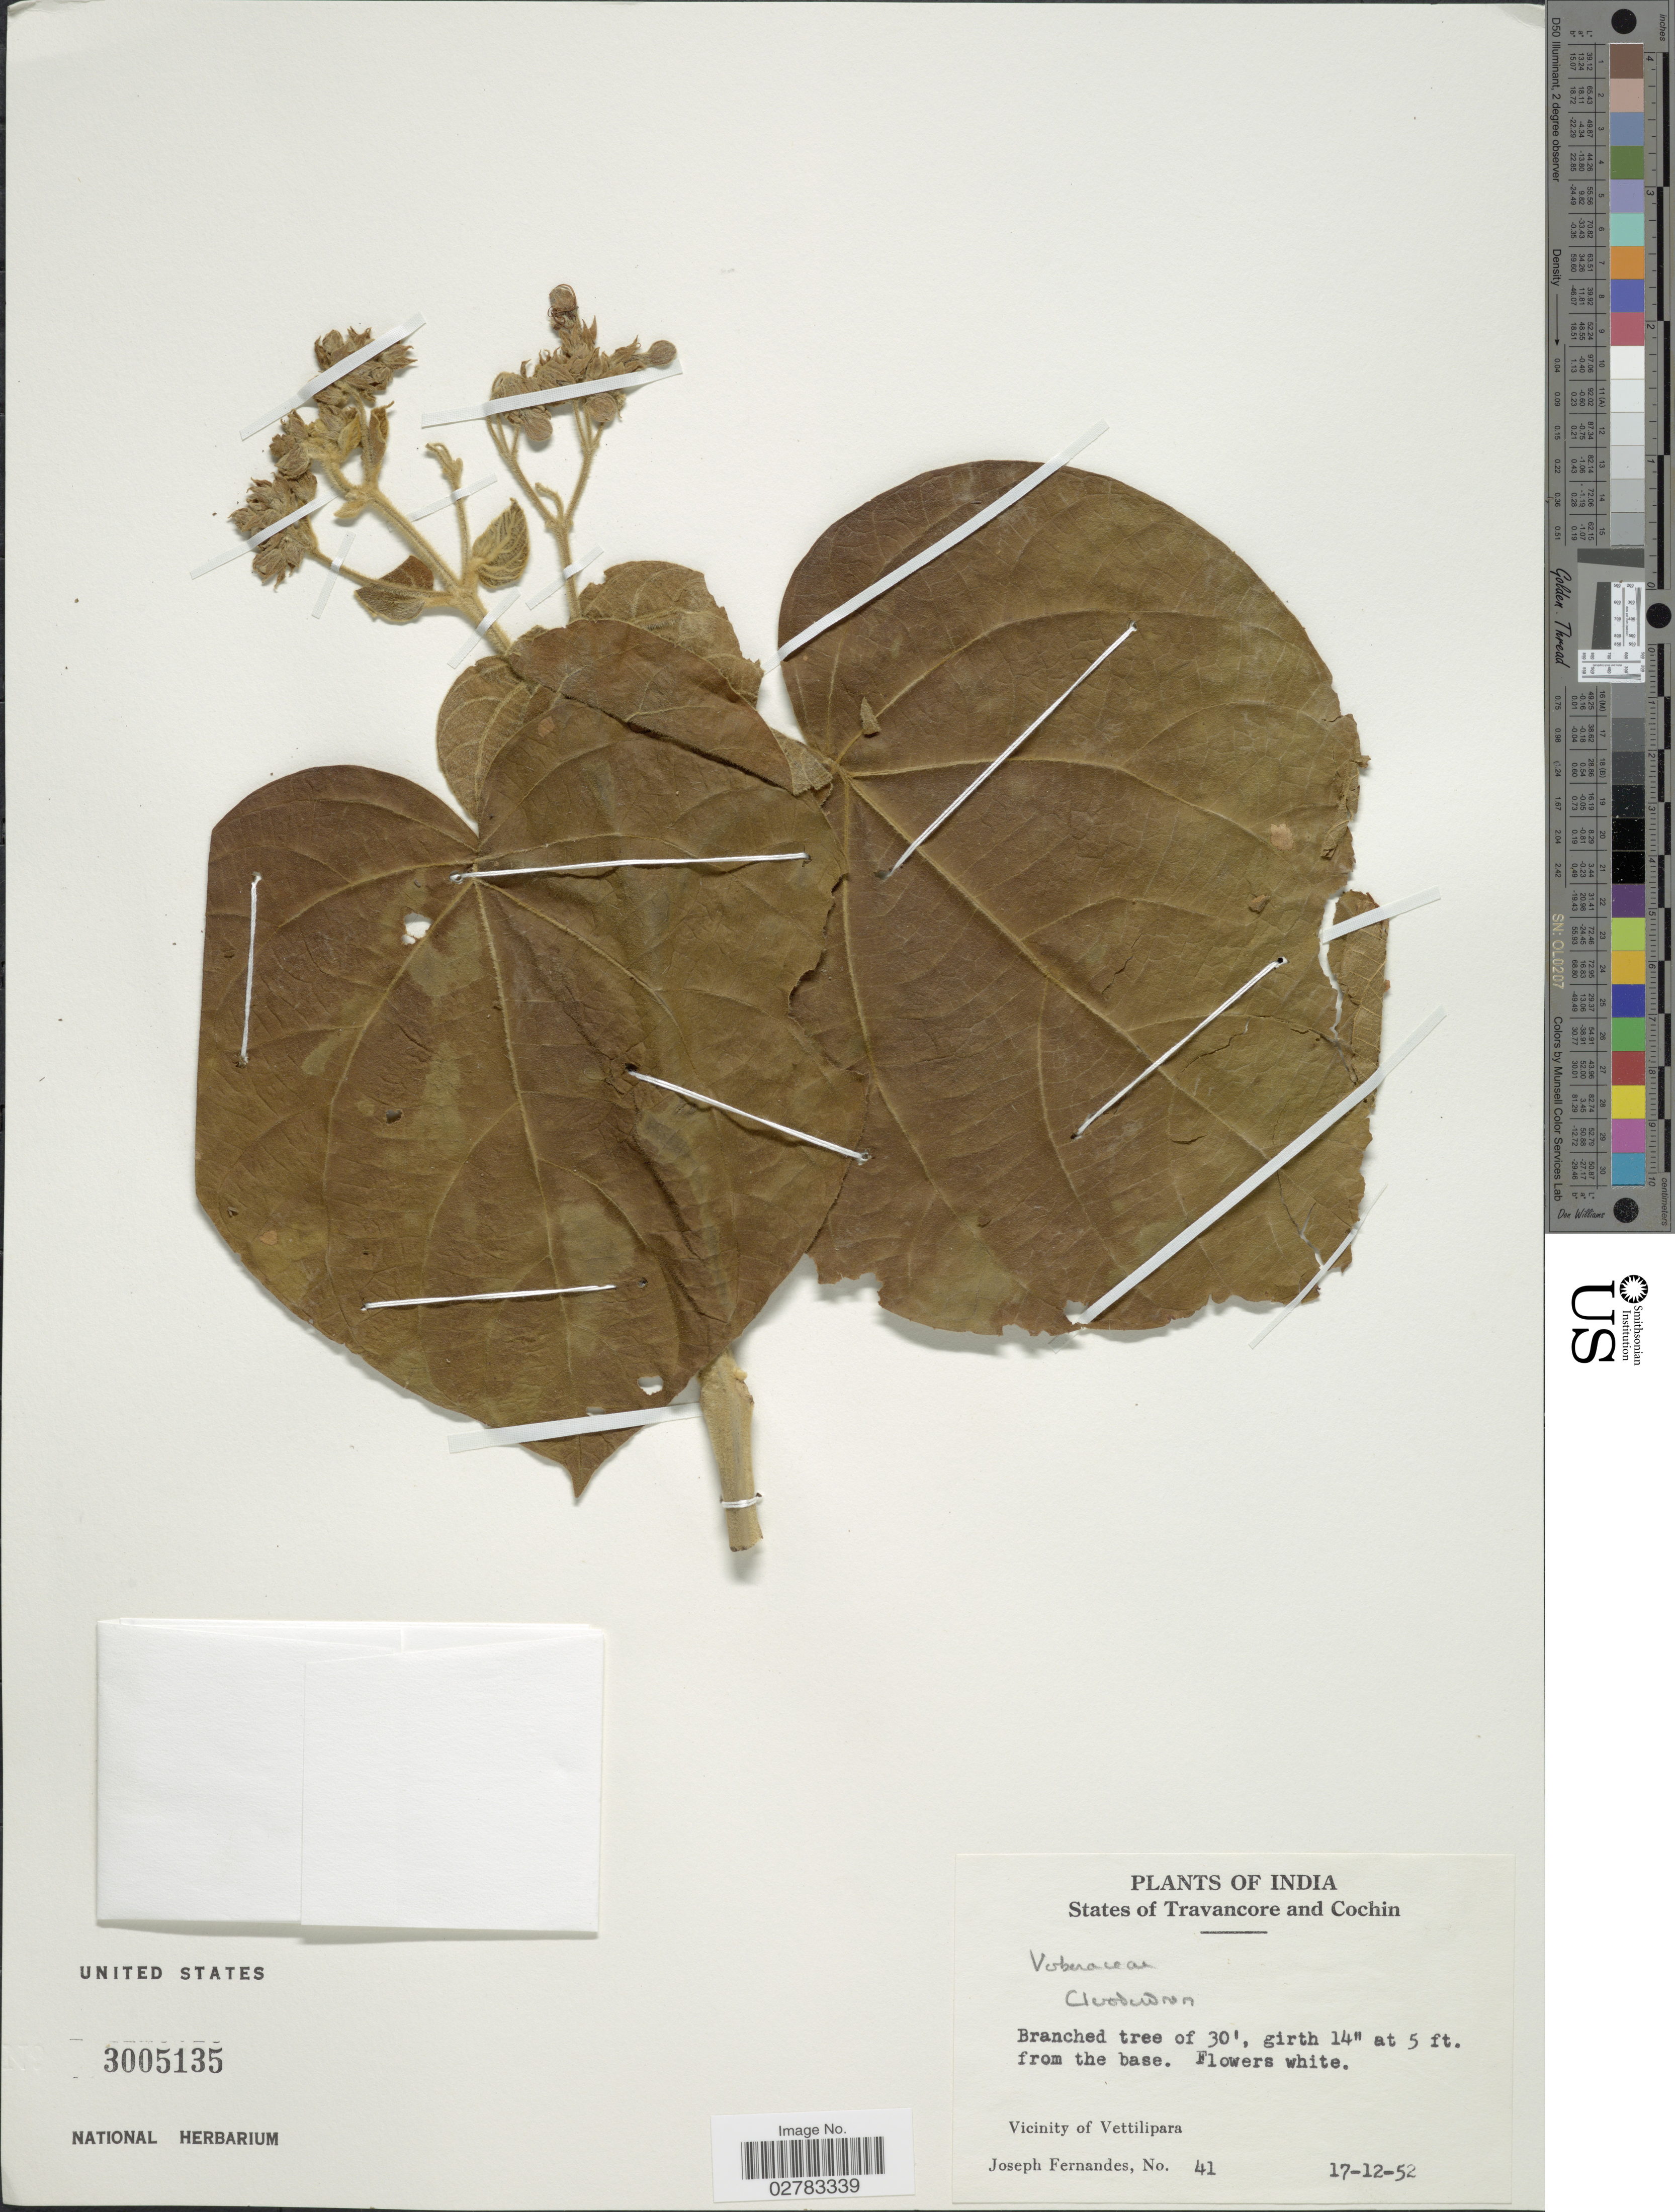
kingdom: Plantae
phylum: Tracheophyta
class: Magnoliopsida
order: Lamiales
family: Lamiaceae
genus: Clerodendrum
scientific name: Clerodendrum sp.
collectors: J. Fernandes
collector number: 41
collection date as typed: Transcribed d/m/y: 17/12/52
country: India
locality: States of Travancore and Cochin, Vicinity of Vettilipara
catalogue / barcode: US 3005135